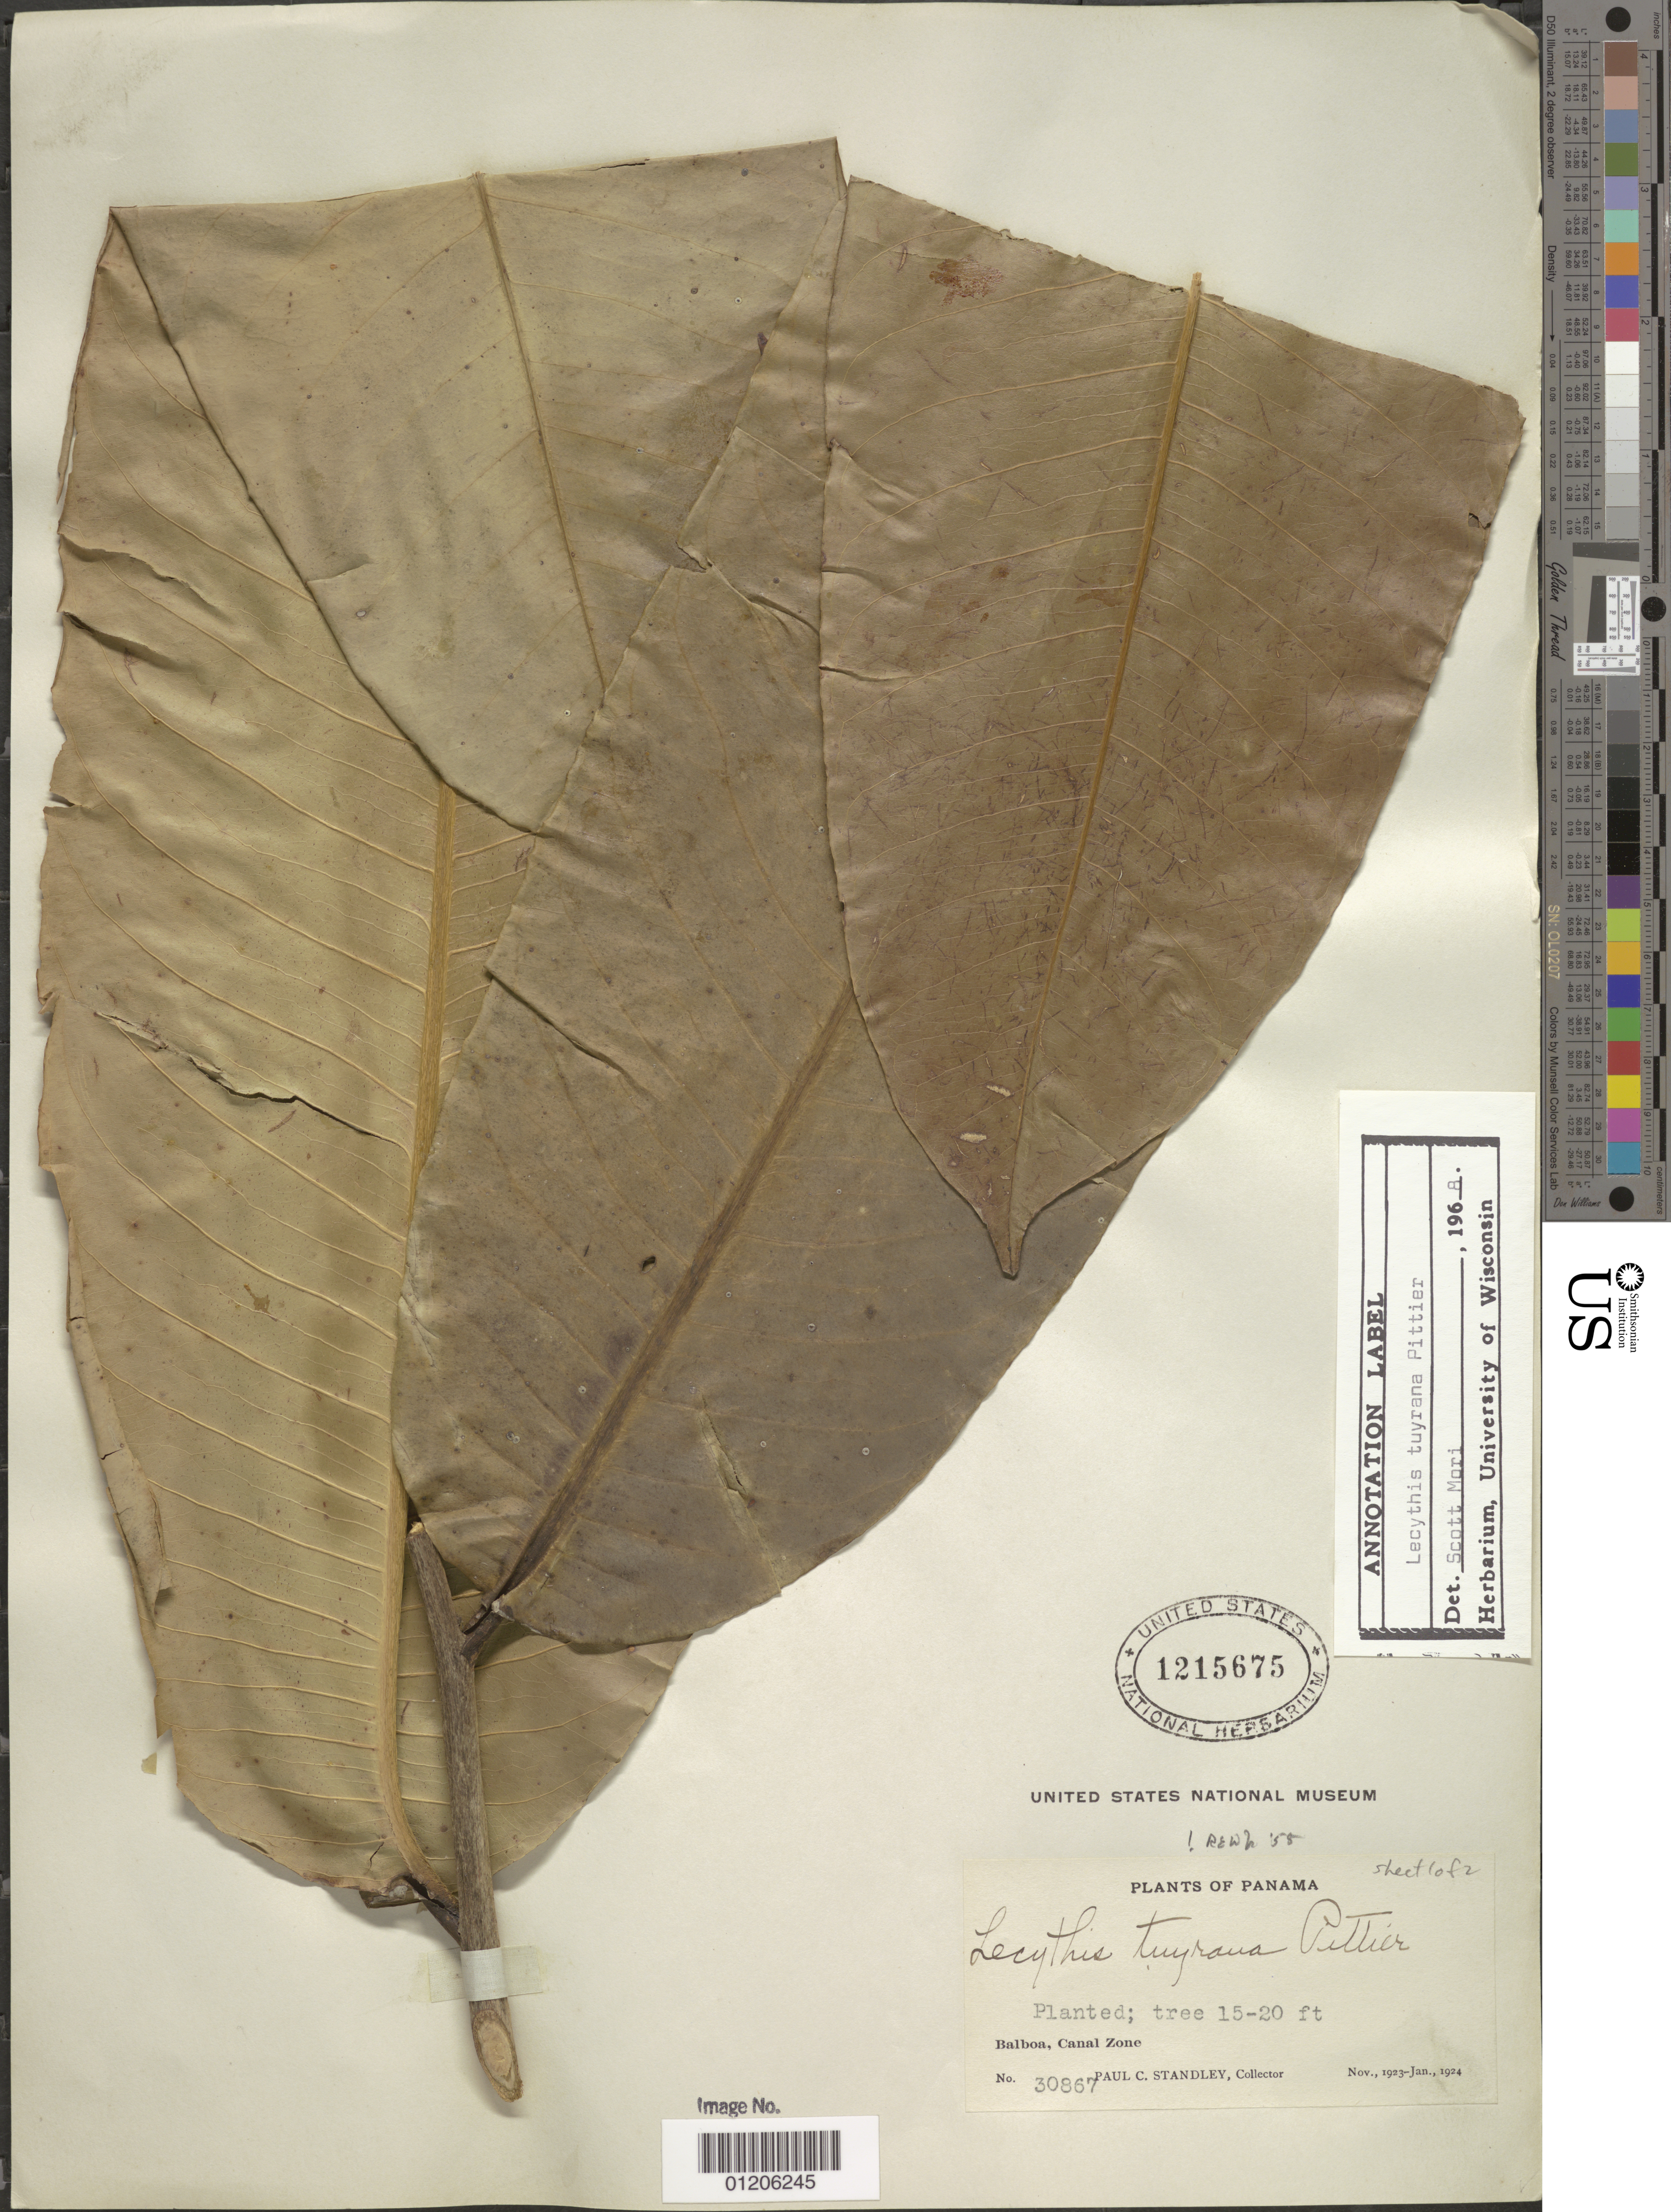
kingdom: Plantae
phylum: Tracheophyta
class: Magnoliopsida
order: Ericales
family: Lecythidaceae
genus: Lecythis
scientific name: Lecythis tuyrana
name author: Pittier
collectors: P. C. Standley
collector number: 30867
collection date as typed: Nov 1923 to -- Jan 1924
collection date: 1923-11/1924-01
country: Panama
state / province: Panamá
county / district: Canal Zone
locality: Balboa.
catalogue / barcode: US 1215675